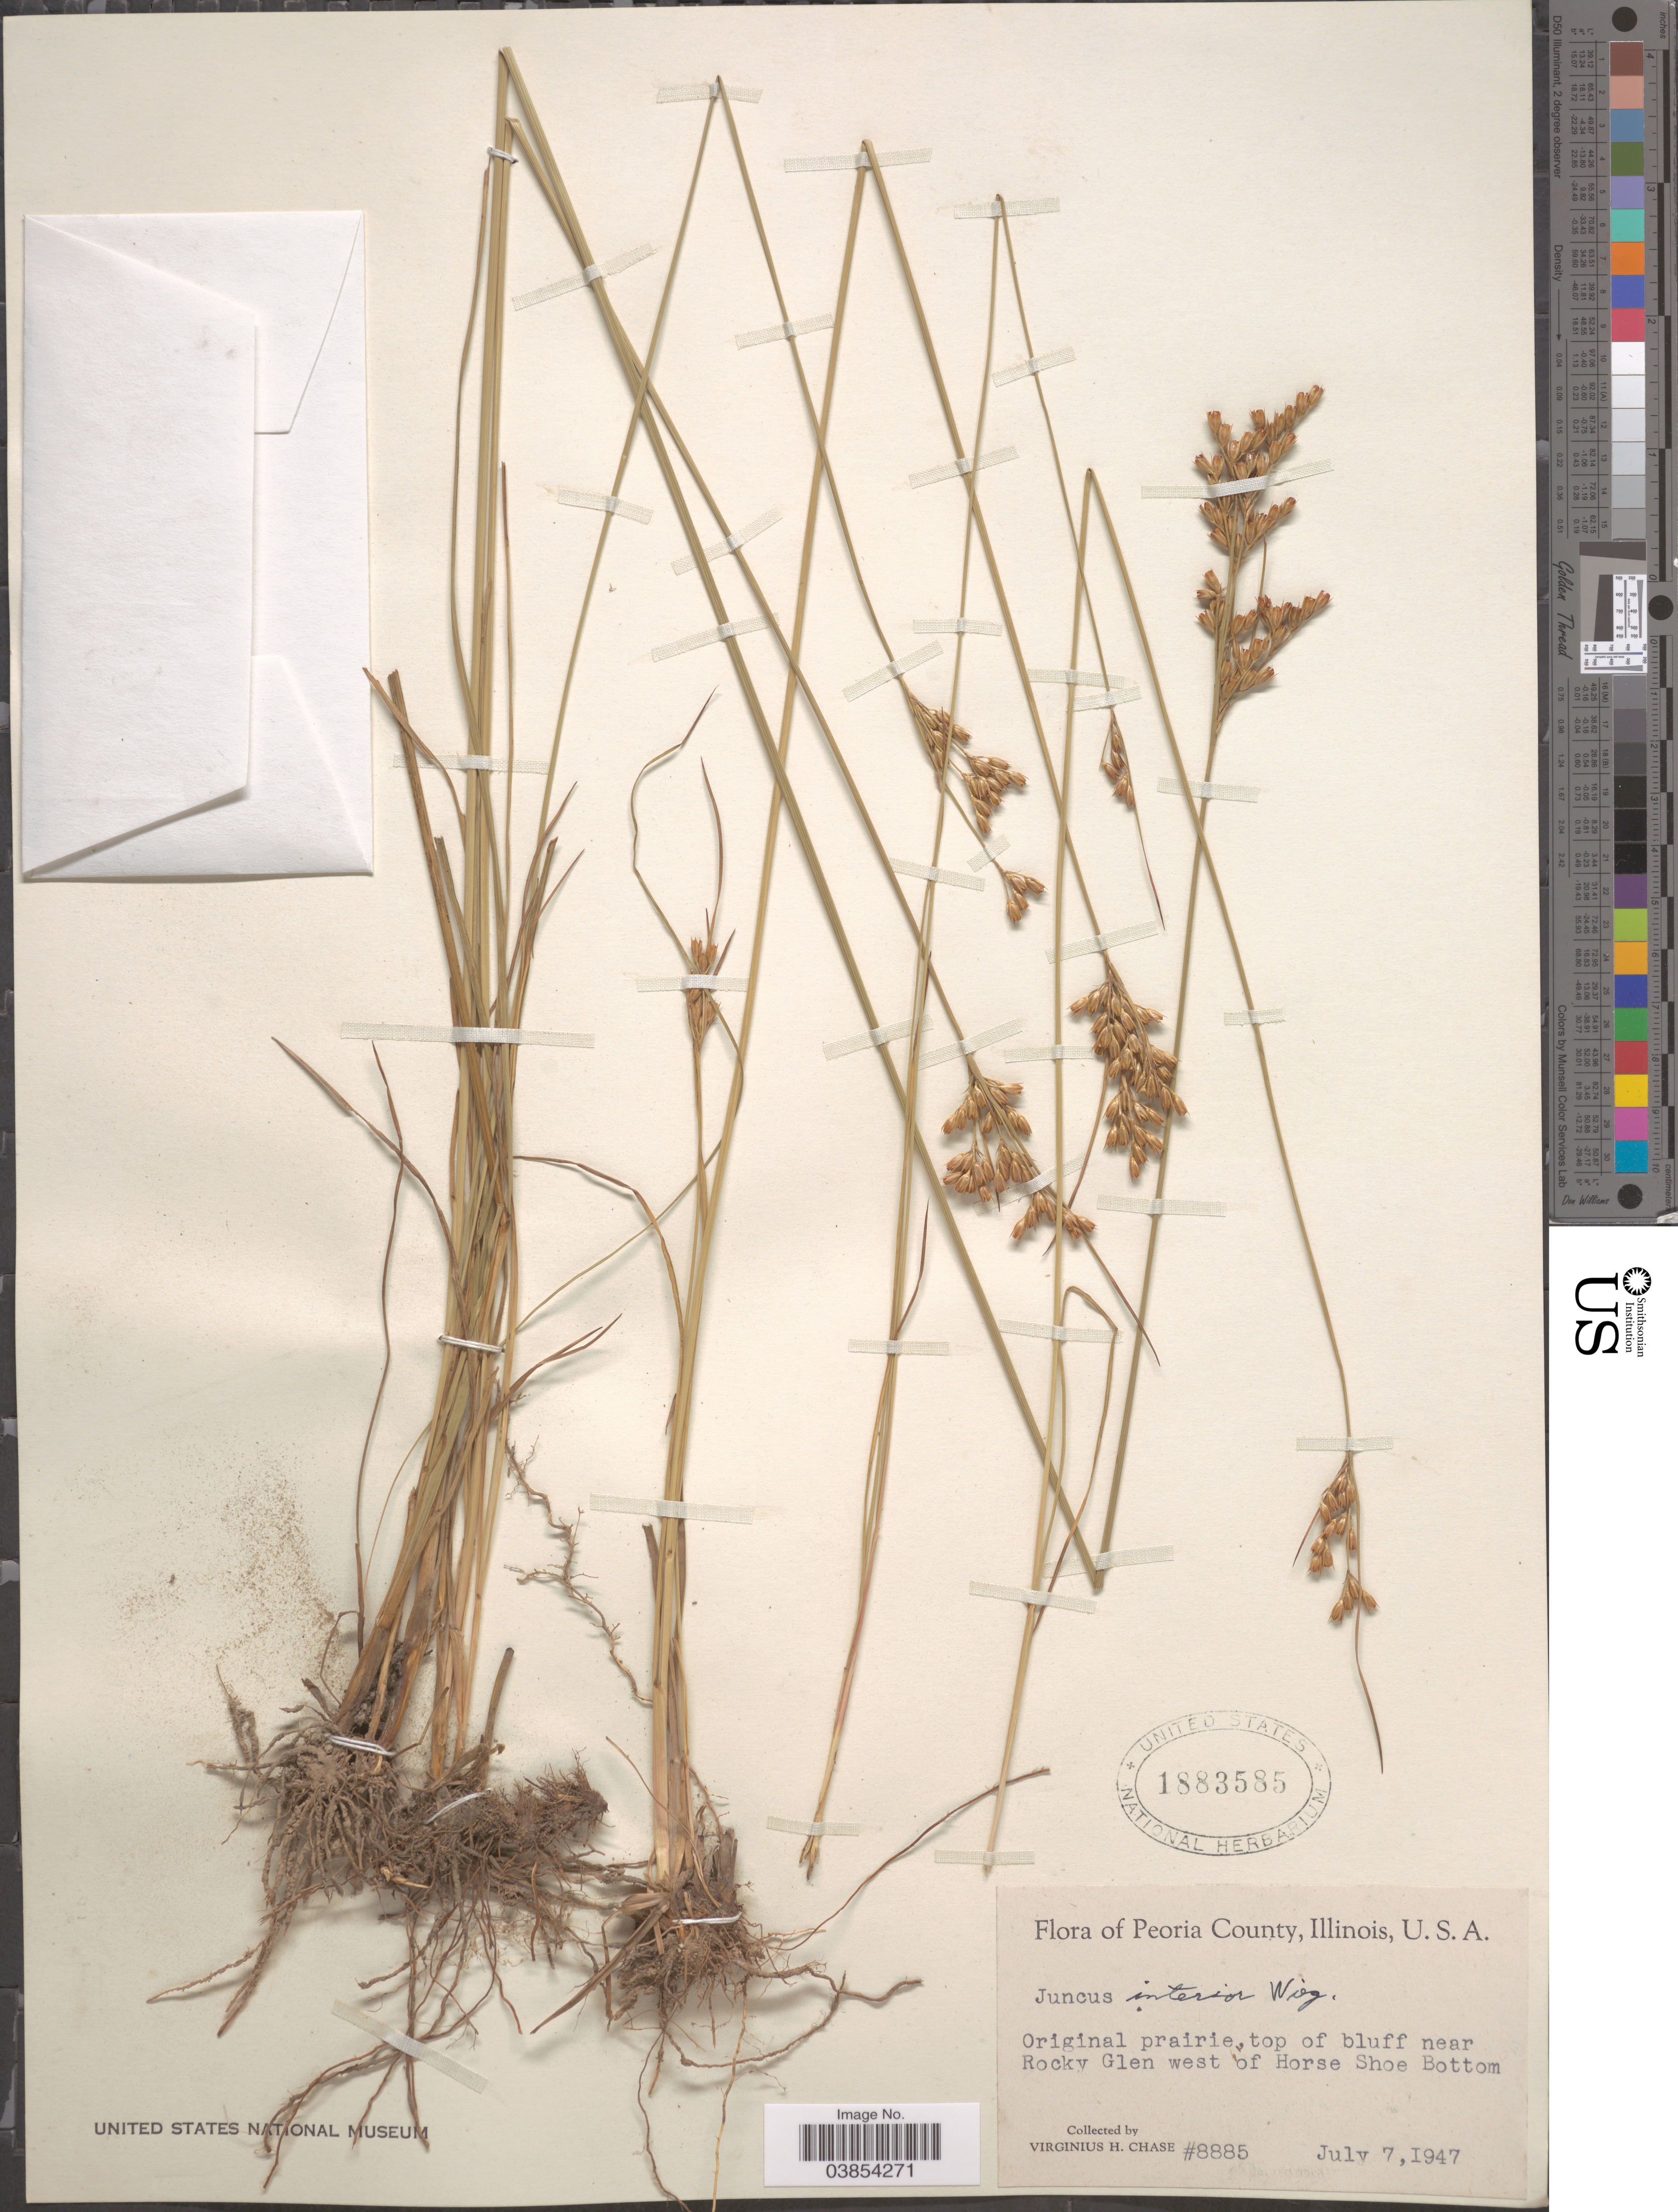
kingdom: Plantae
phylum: Tracheophyta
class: Liliopsida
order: Poales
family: Juncaceae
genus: Juncus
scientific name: Juncus interior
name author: Wiegand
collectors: V. H. Chase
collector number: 8885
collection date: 1947-07-07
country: United States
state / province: Illinois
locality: Peoria County. Top of bluff near Rocky Glen west of Horse Shoe Bottom.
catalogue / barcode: US 1883585